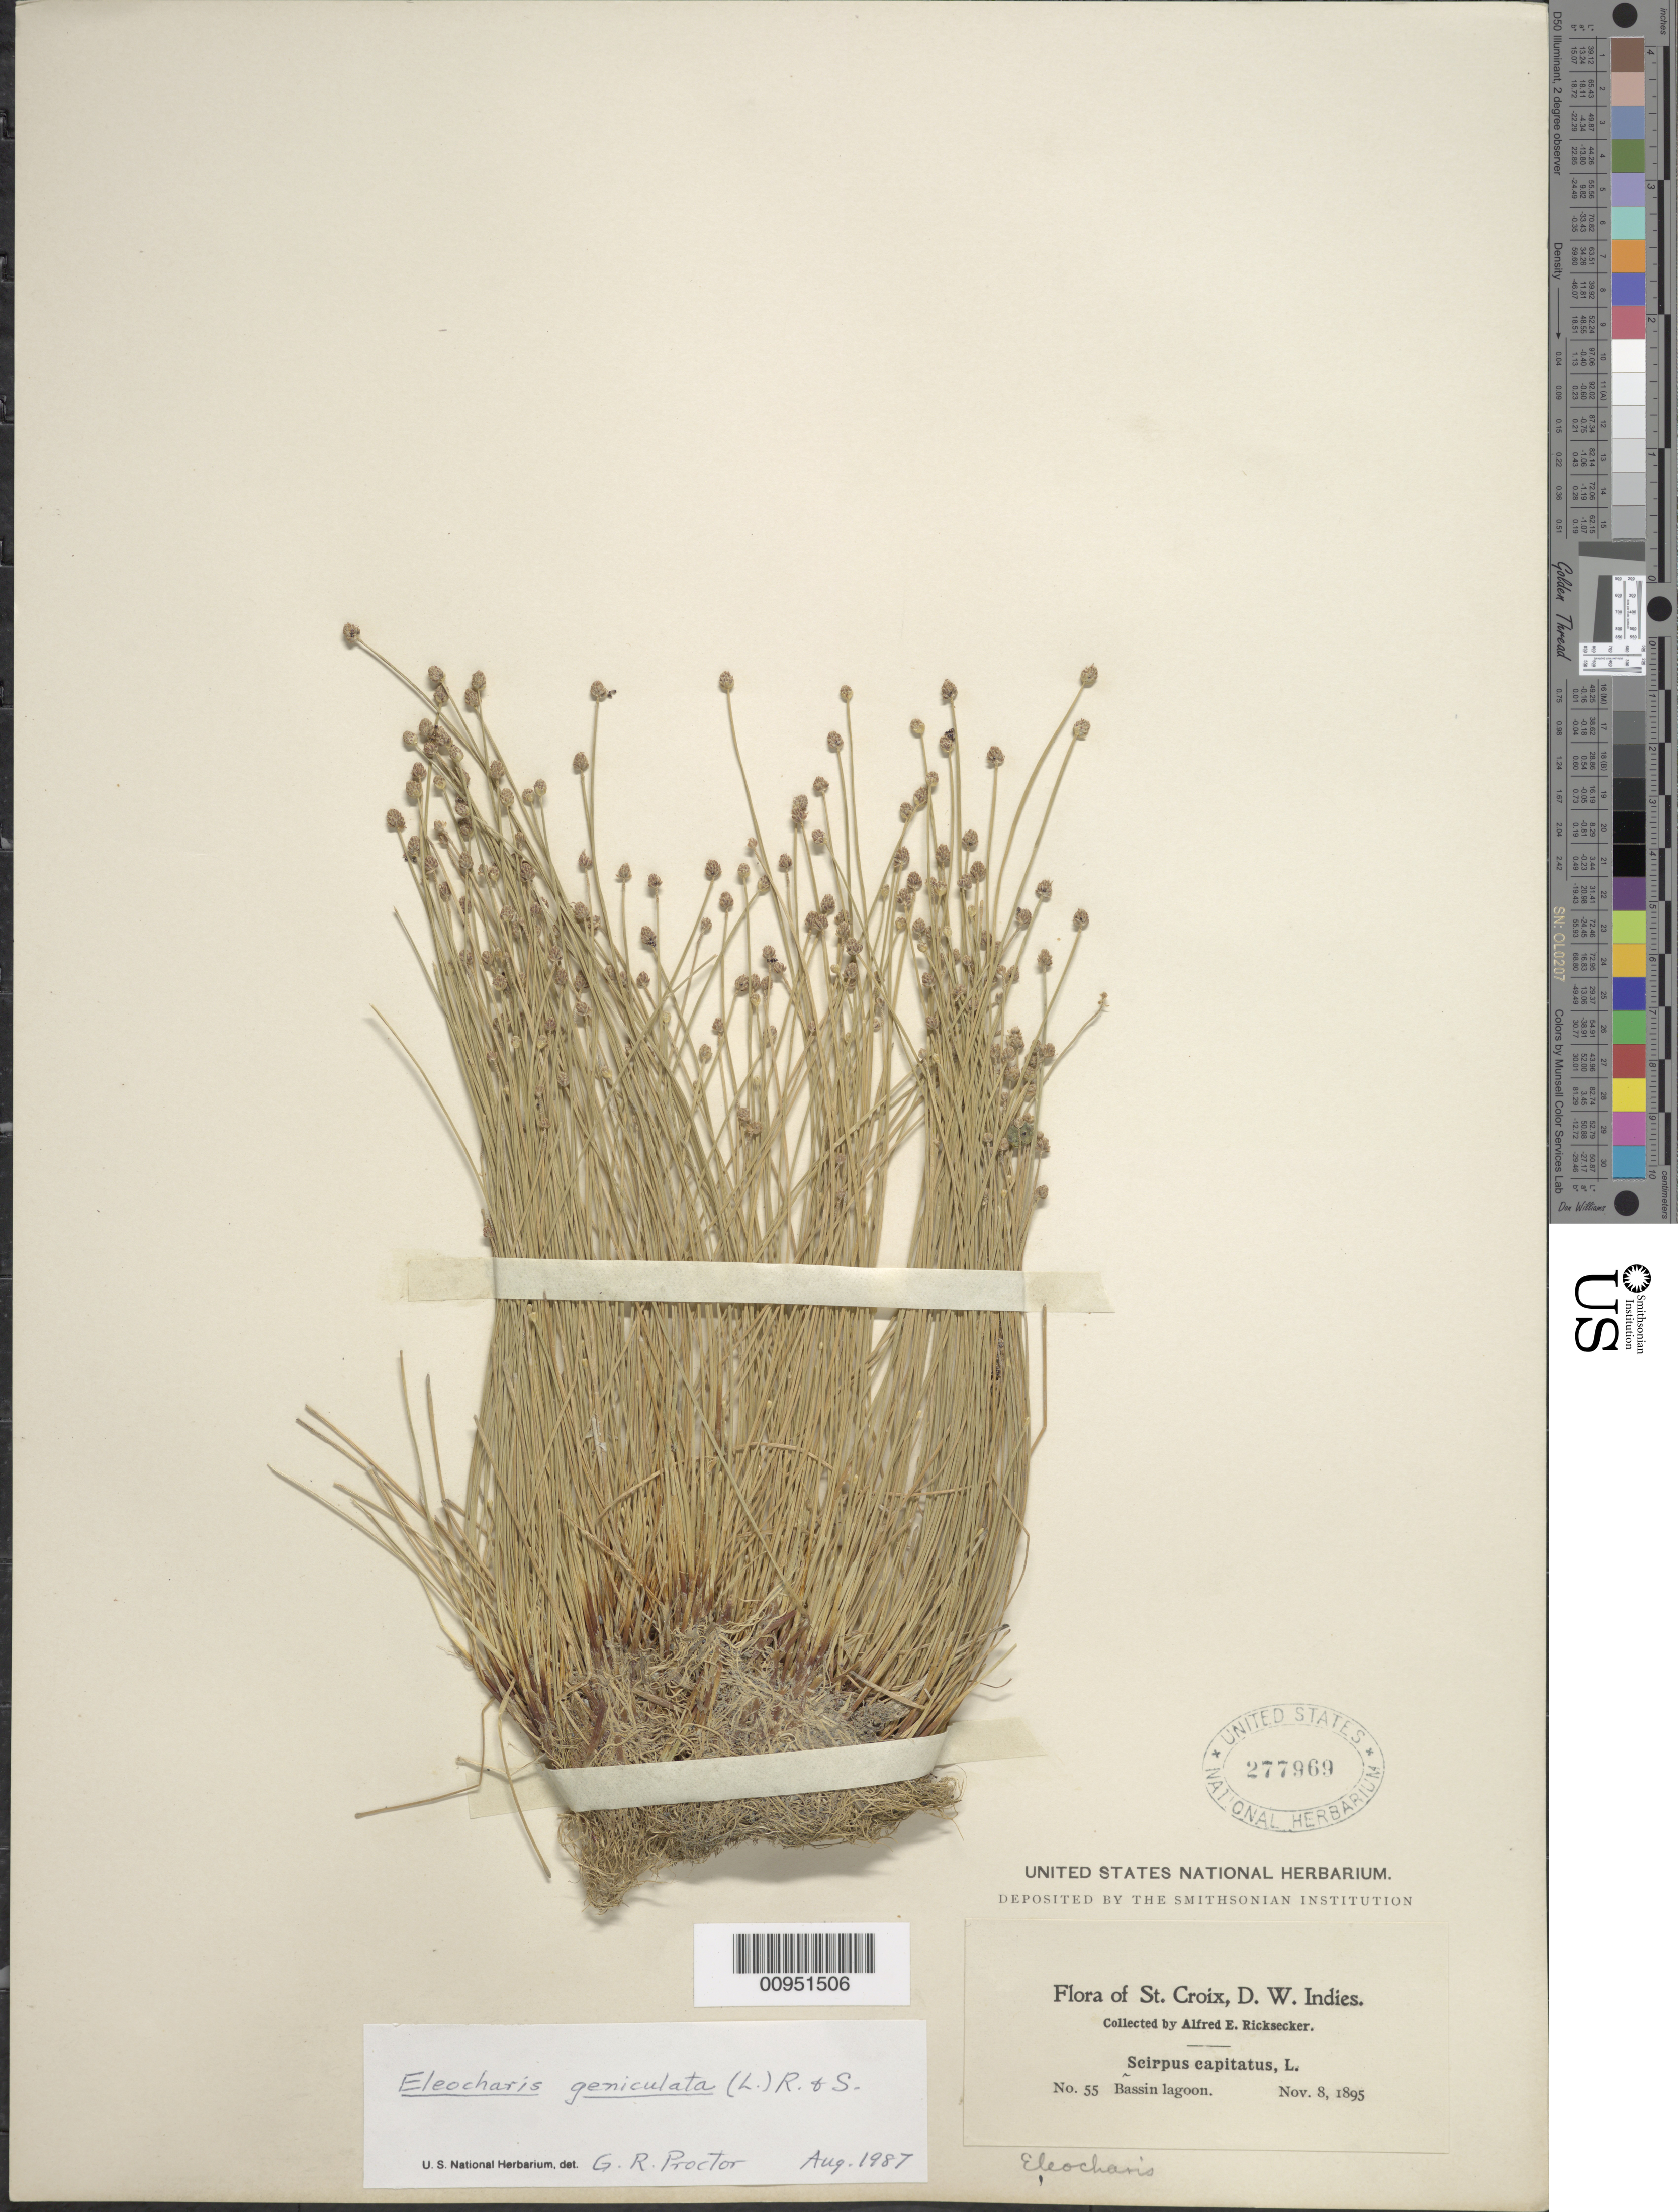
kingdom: Plantae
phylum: Tracheophyta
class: Liliopsida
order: Poales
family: Cyperaceae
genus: Eleocharis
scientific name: Eleocharis geniculata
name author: (L.) Roem. & Schult.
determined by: Proctor, G. R.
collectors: A. E. Ricksecker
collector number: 55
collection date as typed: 08 Nov 1895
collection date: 1895-11-08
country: U.S. Virgin Islands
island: St. Croix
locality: Bassin lagoon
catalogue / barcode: US 277969